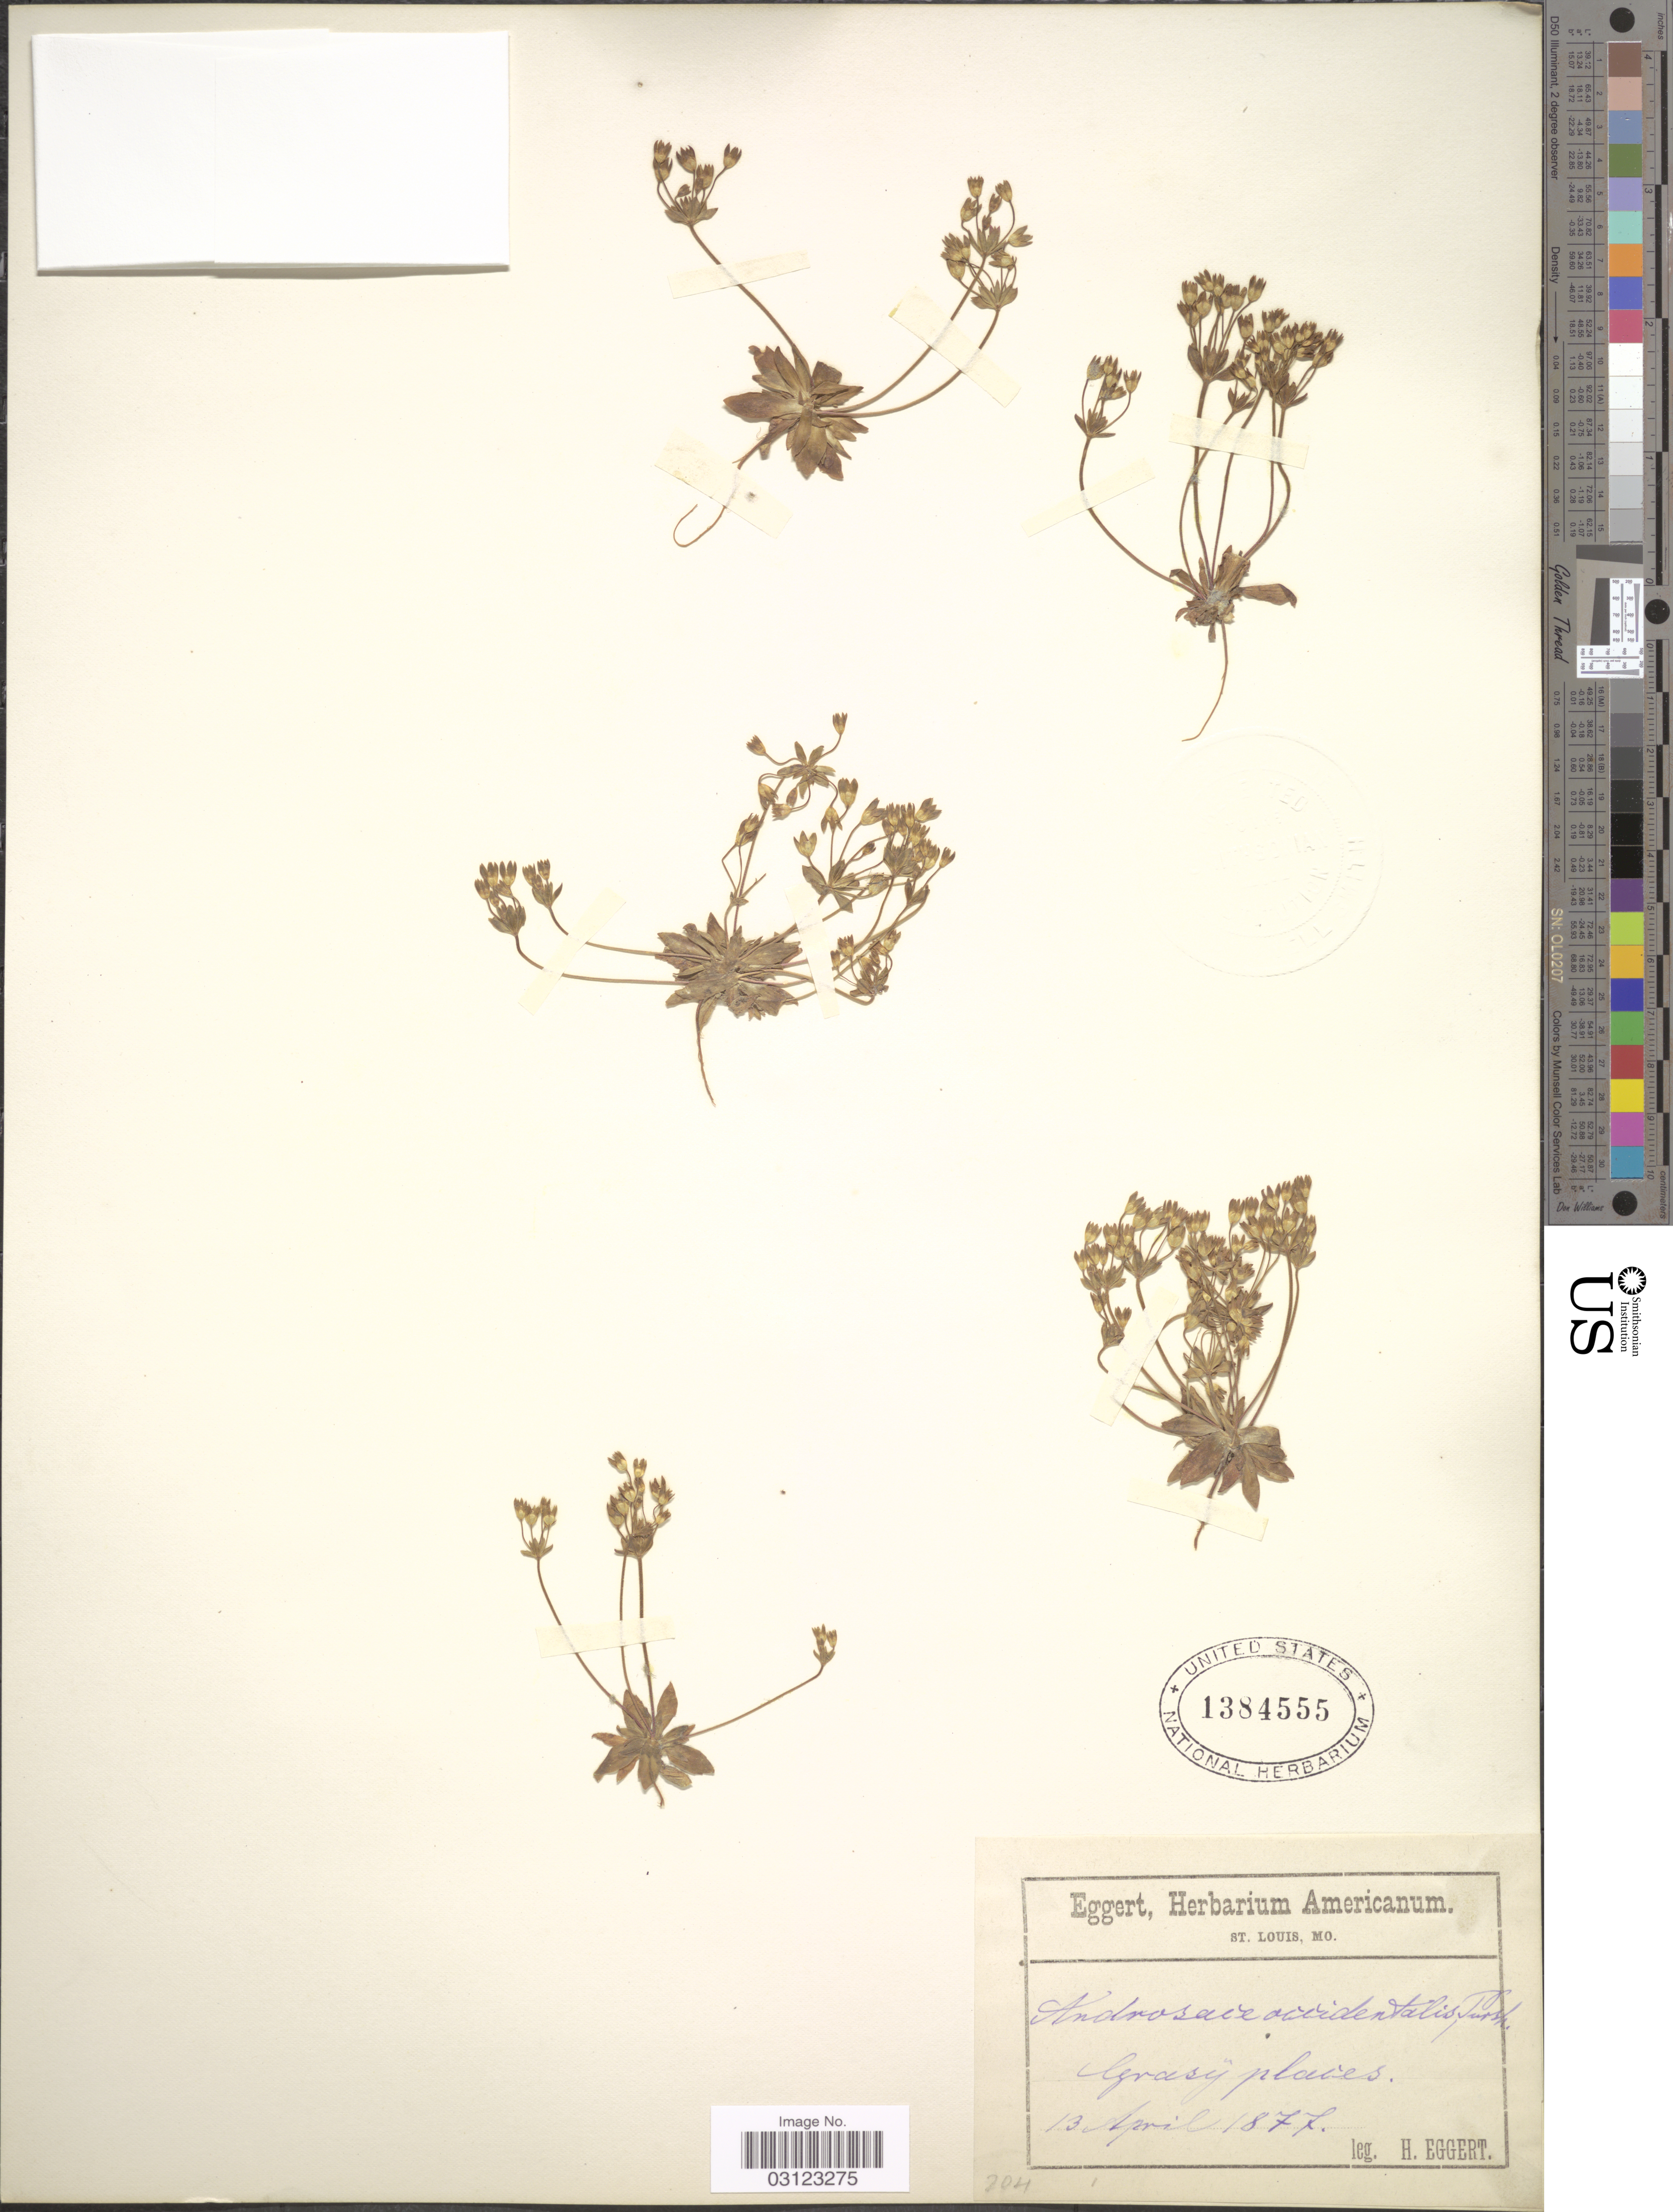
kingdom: Plantae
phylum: Tracheophyta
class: Magnoliopsida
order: Ericales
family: Primulaceae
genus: Androsace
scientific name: Androsace occidentalis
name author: (Pursh) Pursh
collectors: H. Eggert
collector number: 204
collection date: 1877-04-13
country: United States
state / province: Missouri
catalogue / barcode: US 1384555